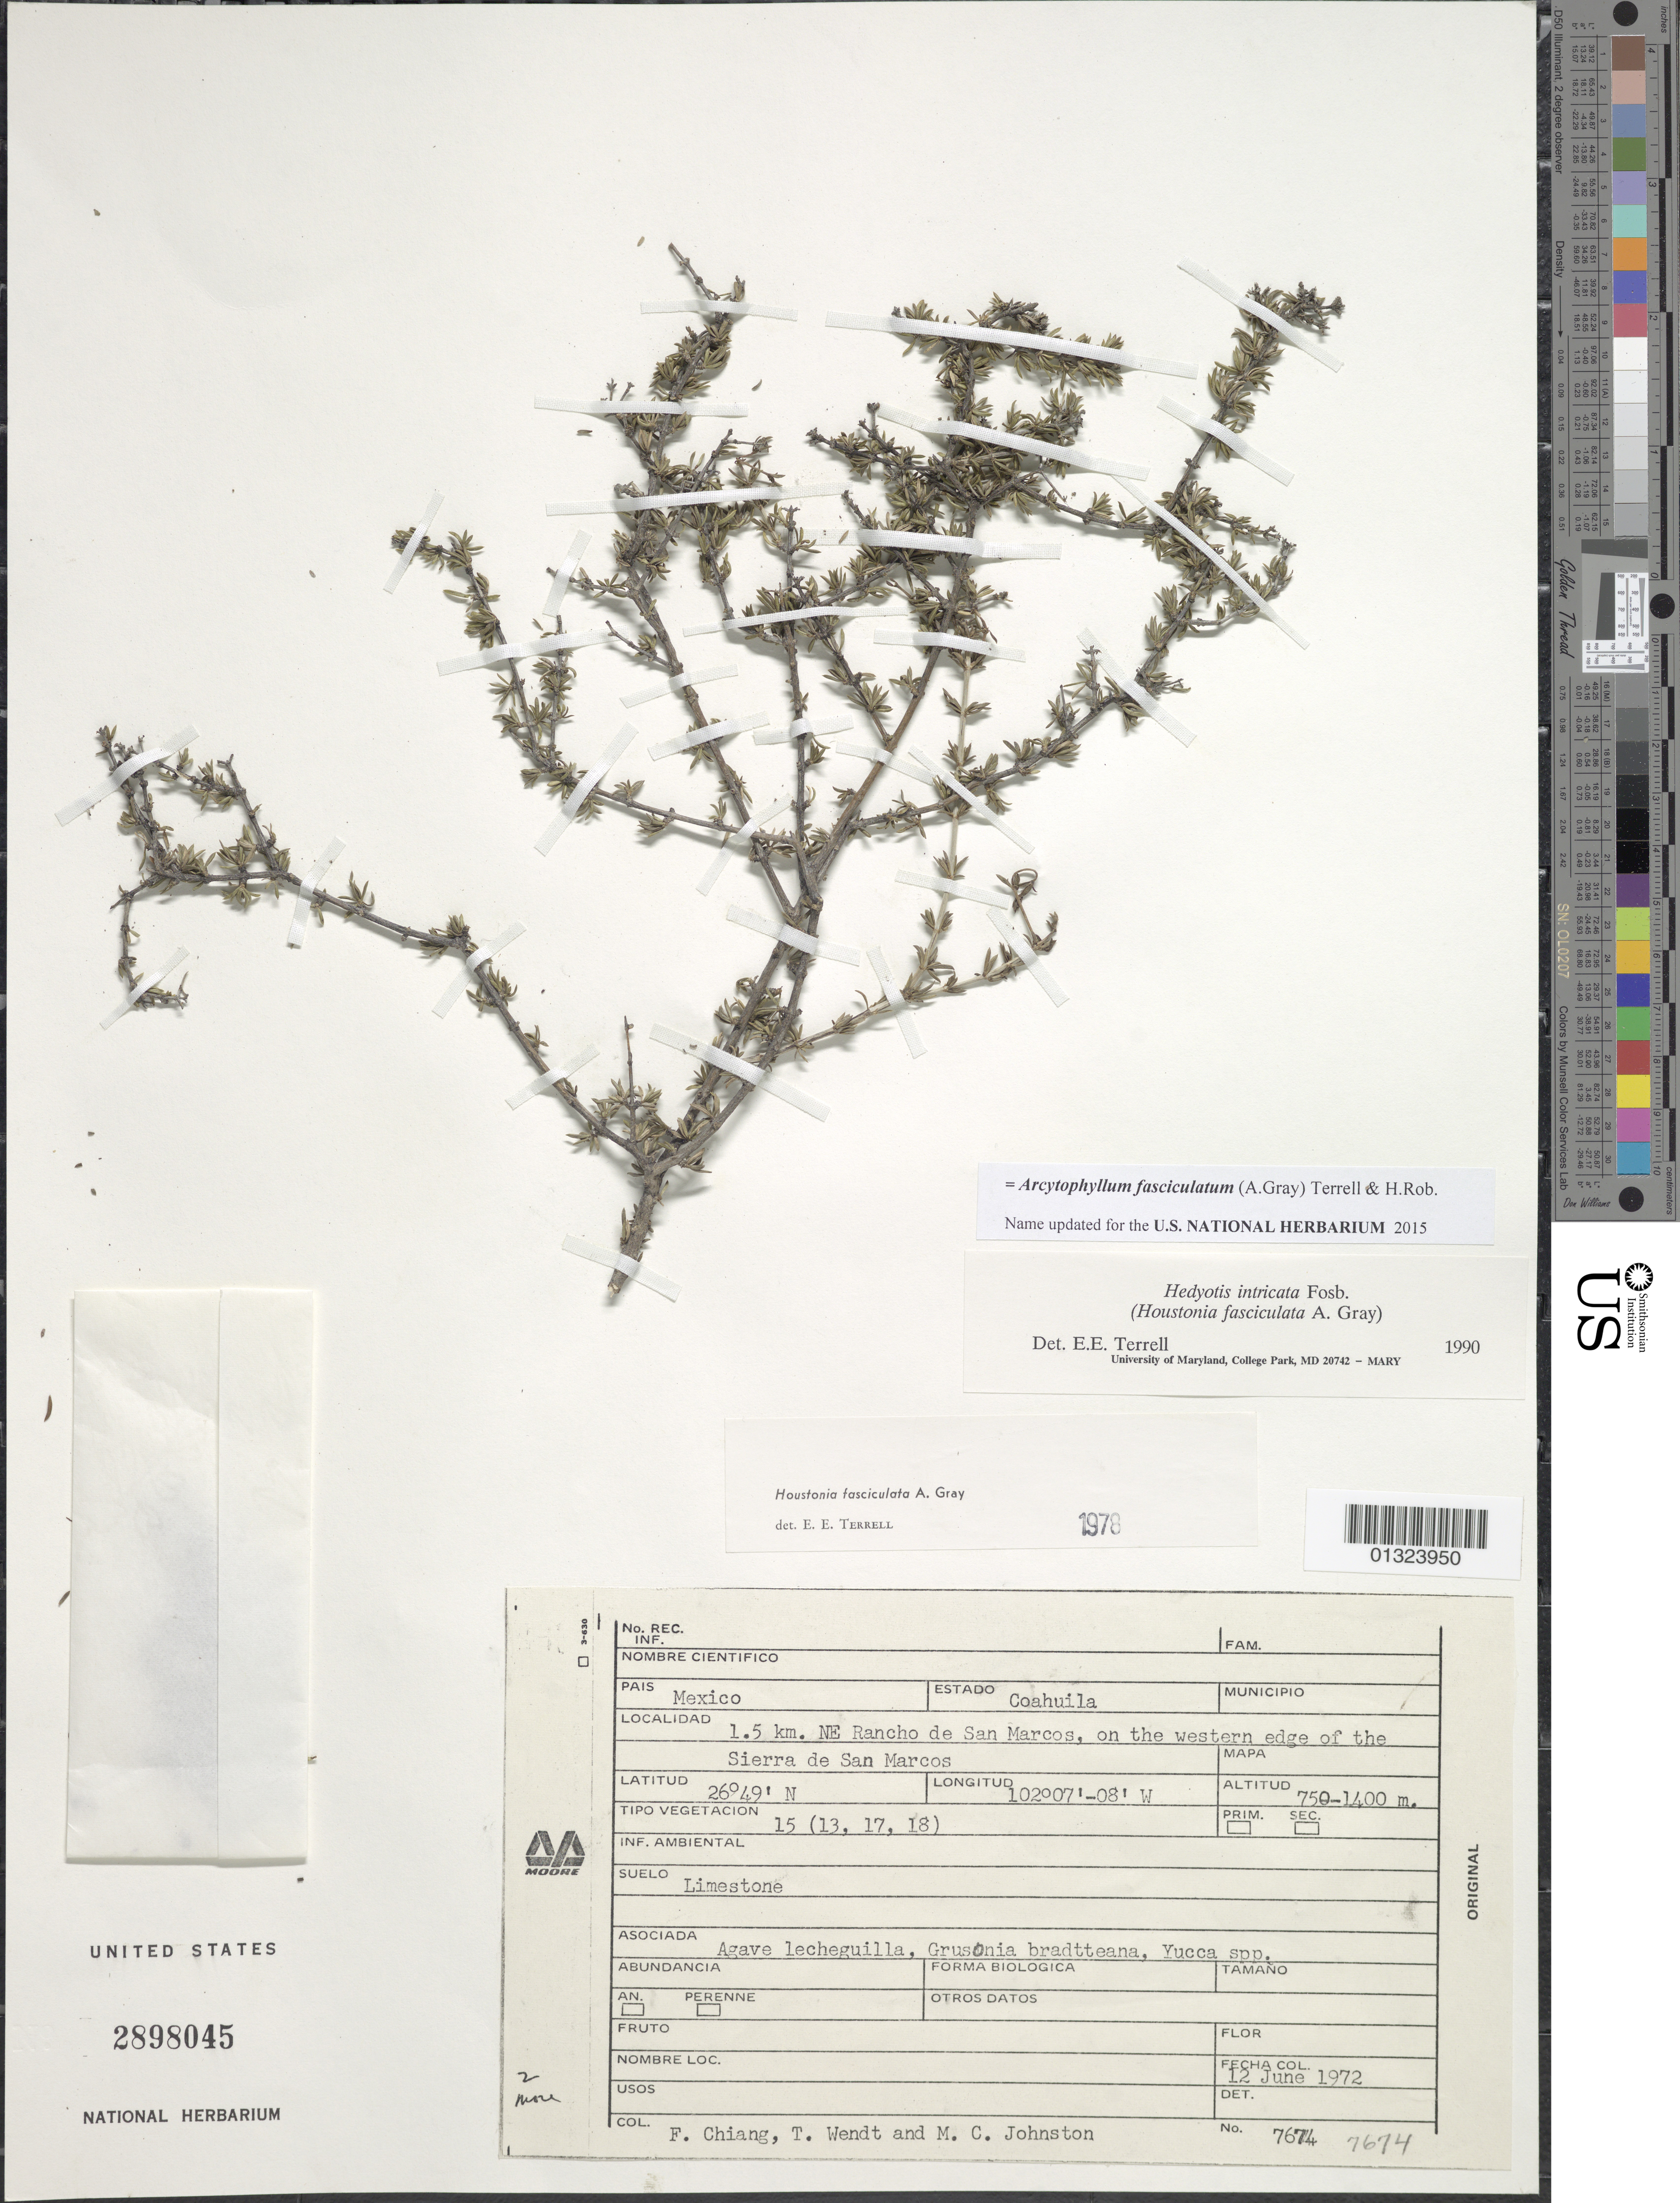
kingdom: Plantae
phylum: Tracheophyta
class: Magnoliopsida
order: Gentianales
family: Rubiaceae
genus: Arcytophyllum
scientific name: Arcytophyllum fasciculatum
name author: (A. Gray) Terrell & H. Rob.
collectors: F. Chiang, T. L. Wendt & M. Johnston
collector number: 7674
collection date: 1972-06-12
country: Mexico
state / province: Coahuila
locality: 1.5 km NE Rancho de San Marcos, on western edge of the Sierra de San Marcos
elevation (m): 700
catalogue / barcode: US 2898045